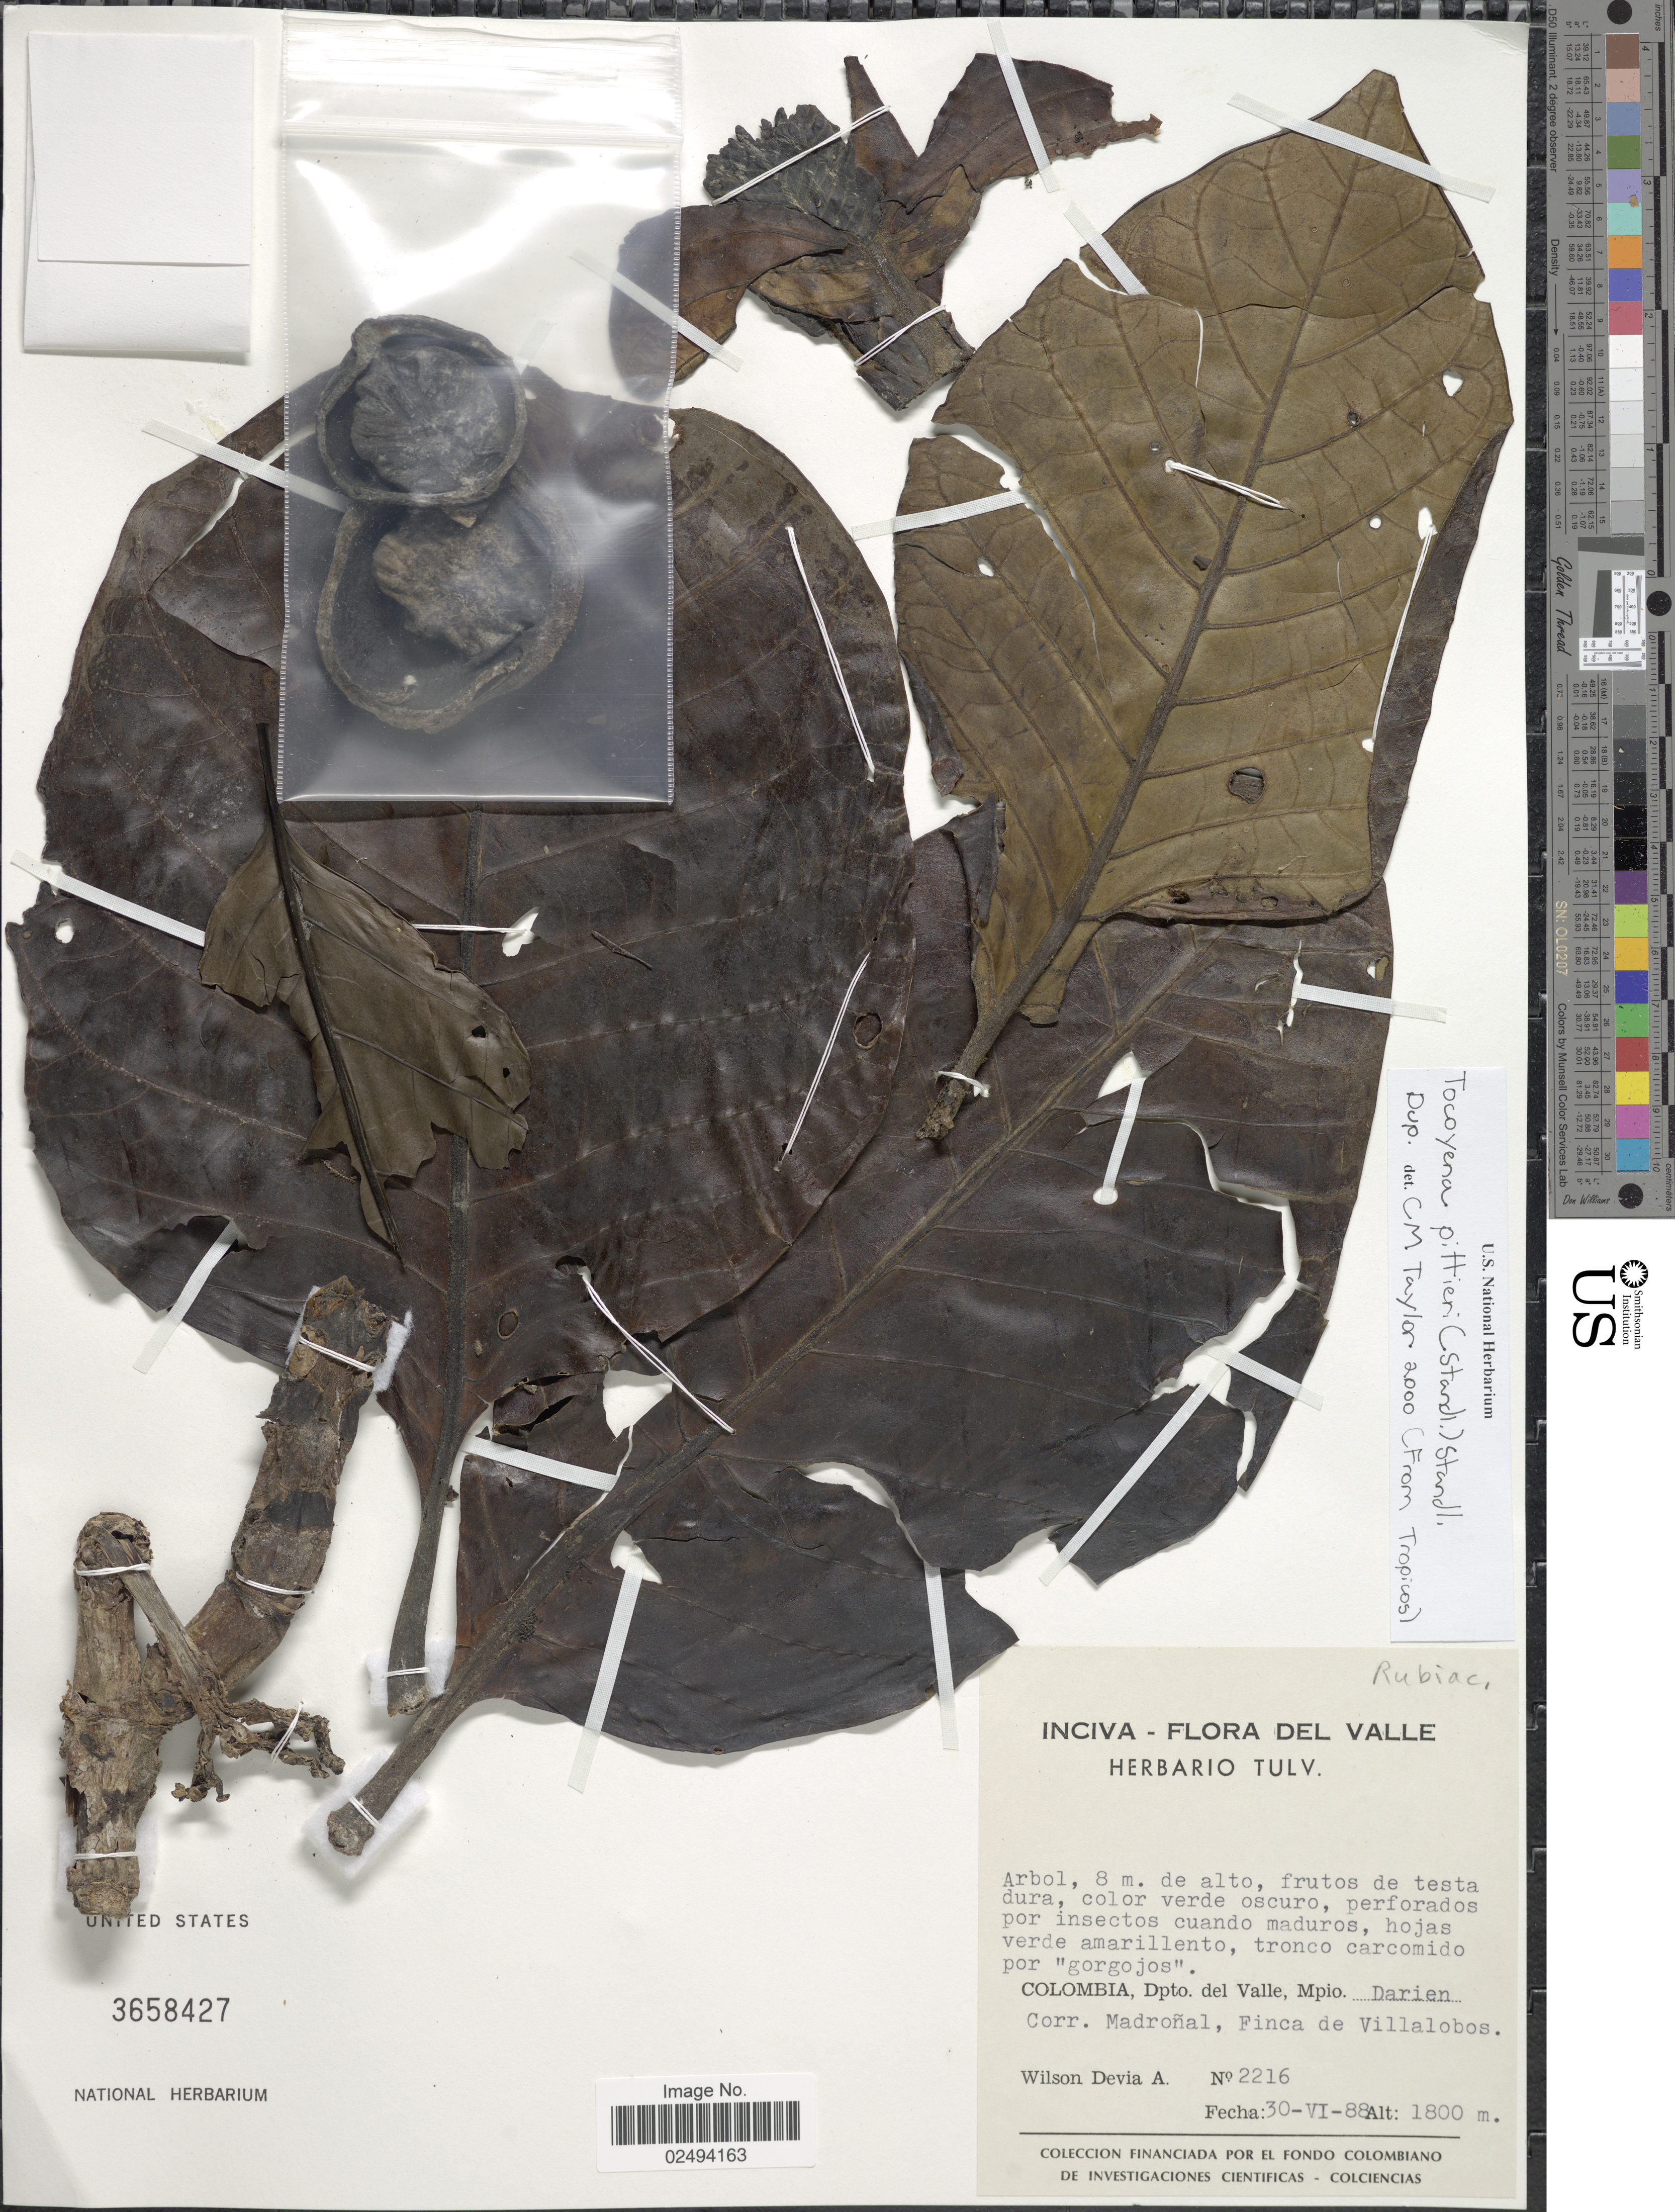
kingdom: Plantae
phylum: Tracheophyta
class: Magnoliopsida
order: Gentianales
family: Rubiaceae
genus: Tocoyena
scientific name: Tocoyena pittieri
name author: (Standl.) Standl.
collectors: W. Devia A.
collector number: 2216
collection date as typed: Transcribed d/m/y: 30/6/88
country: Colombia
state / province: Valle del Cauca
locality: Del Valle, Dpto del Valle, Mpio Darien, Corr. Madroñal, Finca de Villalobos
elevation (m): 1800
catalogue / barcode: US 3658427